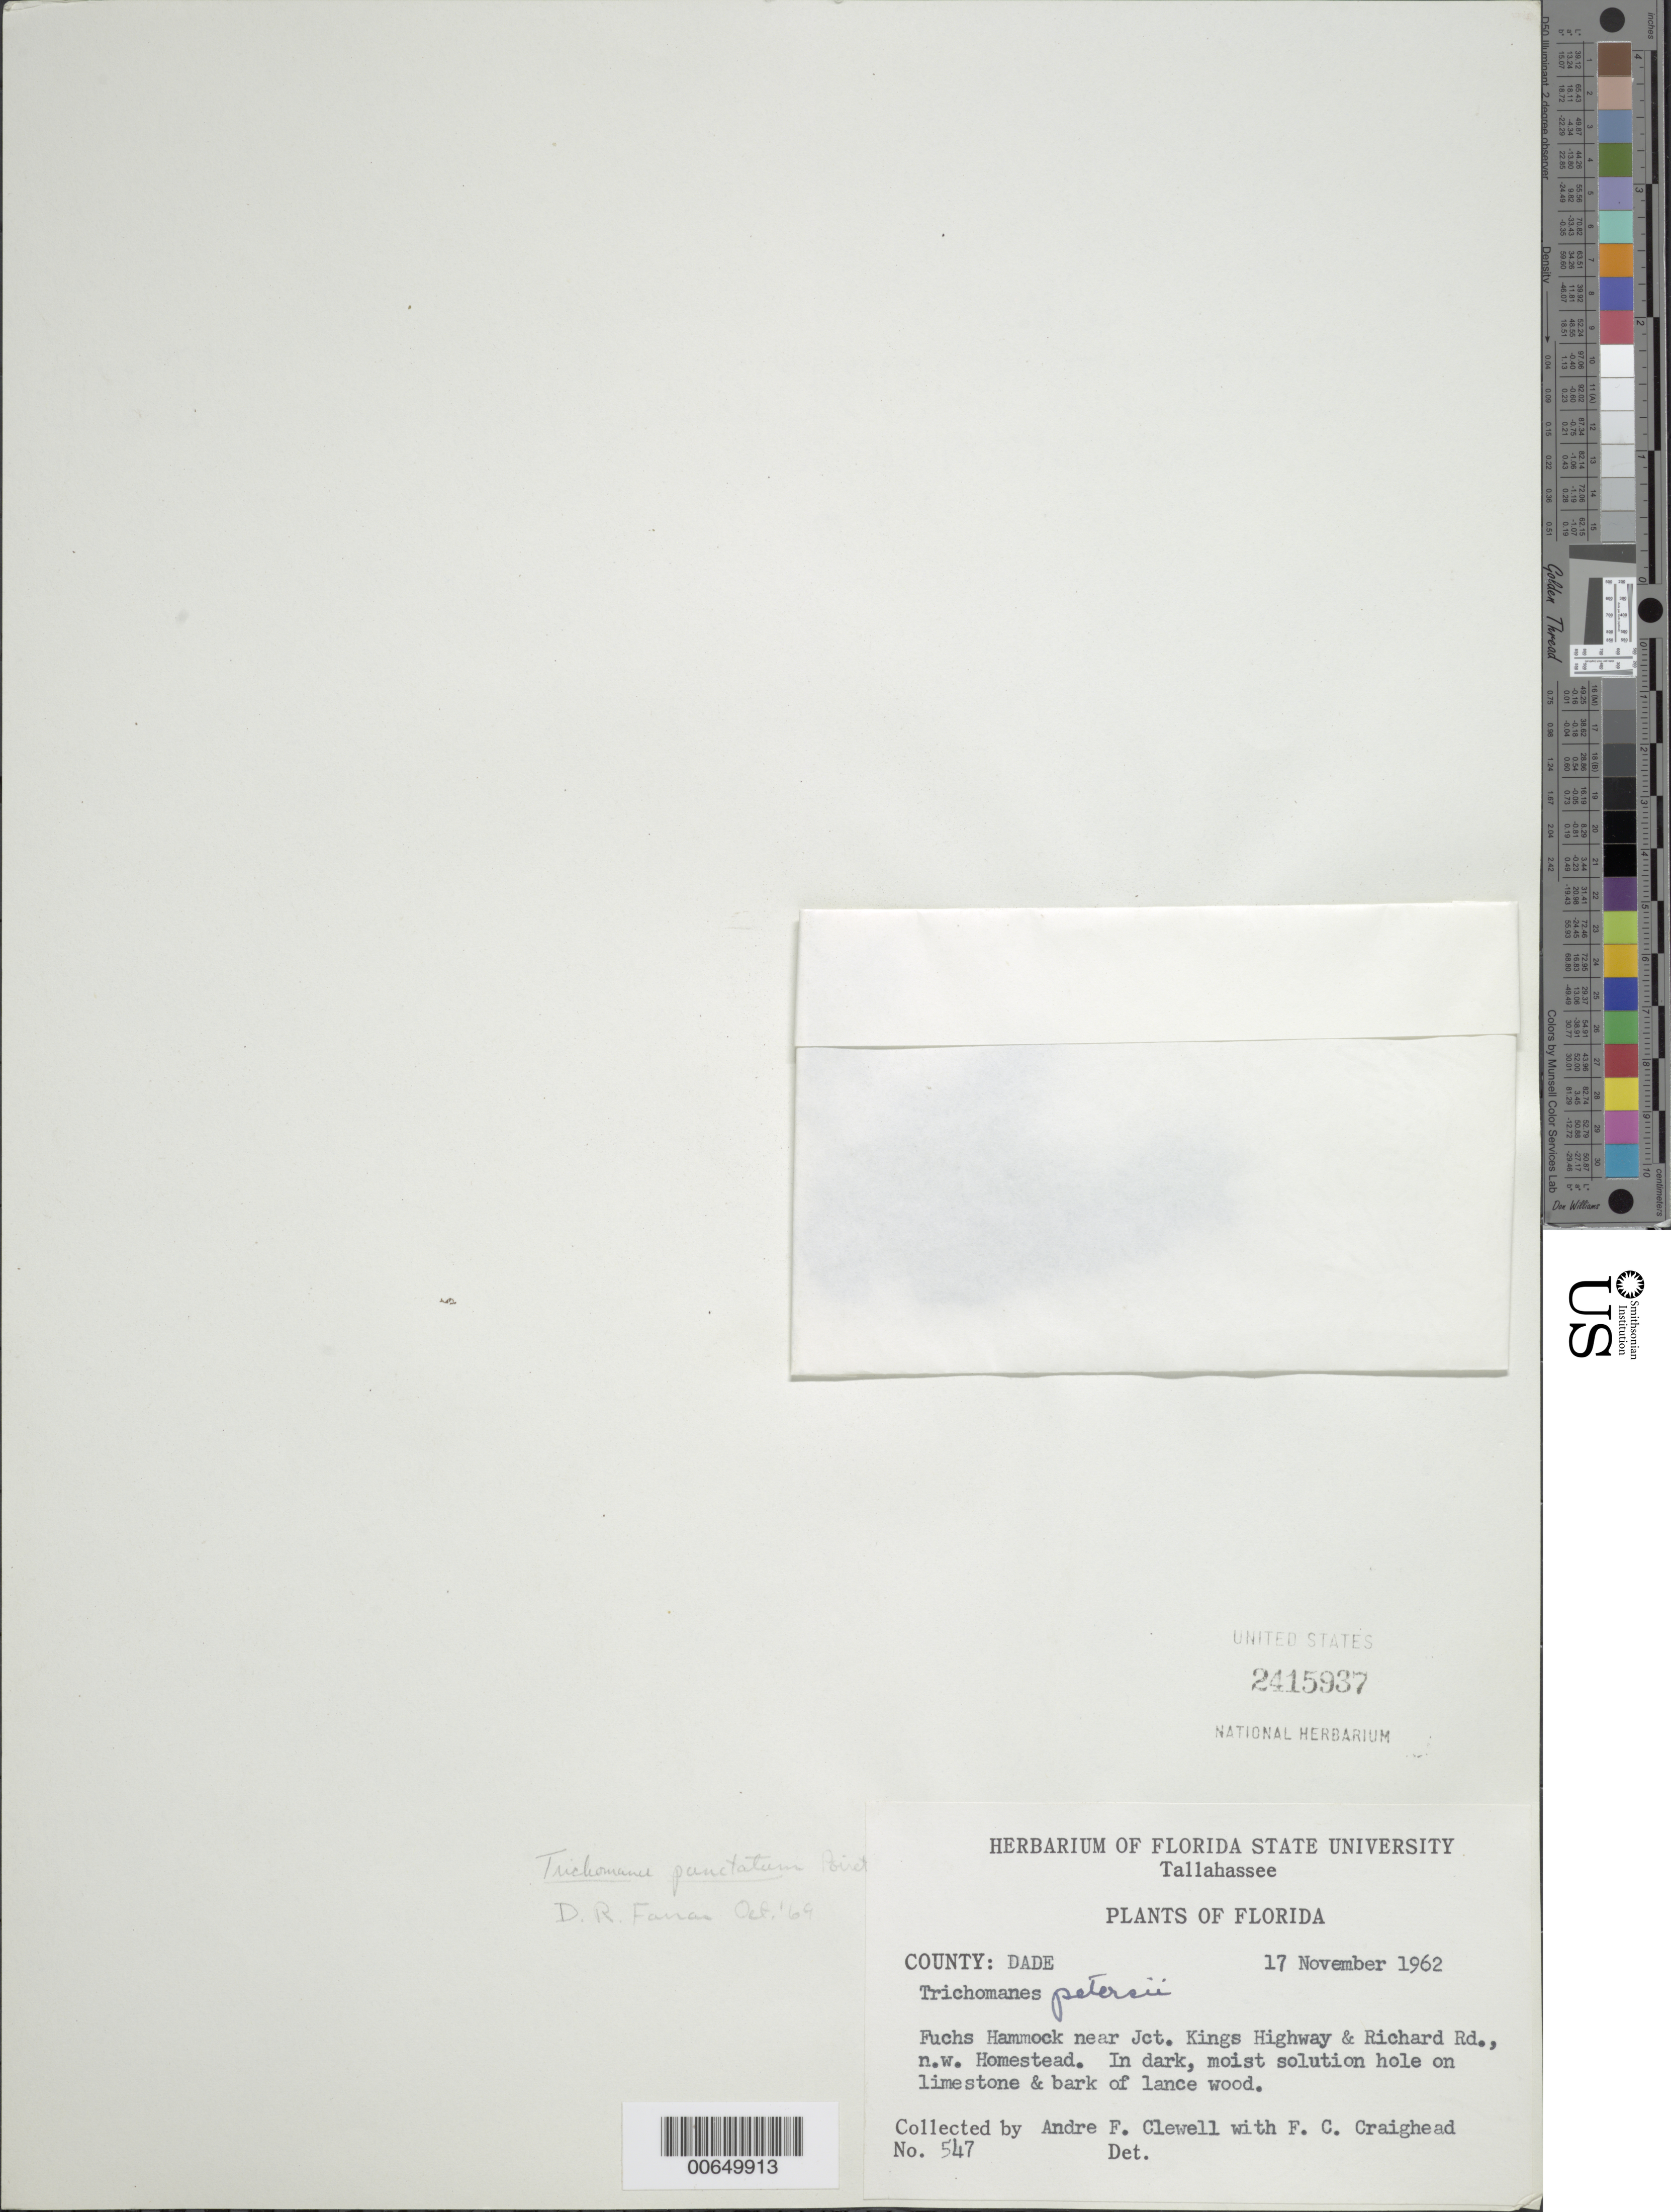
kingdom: Plantae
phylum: Tracheophyta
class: Polypodiopsida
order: Hymenophyllales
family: Hymenophyllaceae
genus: Didymoglossum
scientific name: Didymoglossum punctatum subsp. floridanum comb. nov., ined 2015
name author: (Poir.) Desv.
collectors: A. Clewell & F. Craighead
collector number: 547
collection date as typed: Oct 1969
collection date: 1969-10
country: United States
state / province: Florida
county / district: Dade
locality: Fuchs Hammock near Jct. Kings Hwy. & Richard Rd., NW Homestead.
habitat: In dark moist solution hole on limestone & bark of lancewood.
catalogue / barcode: US 2415937